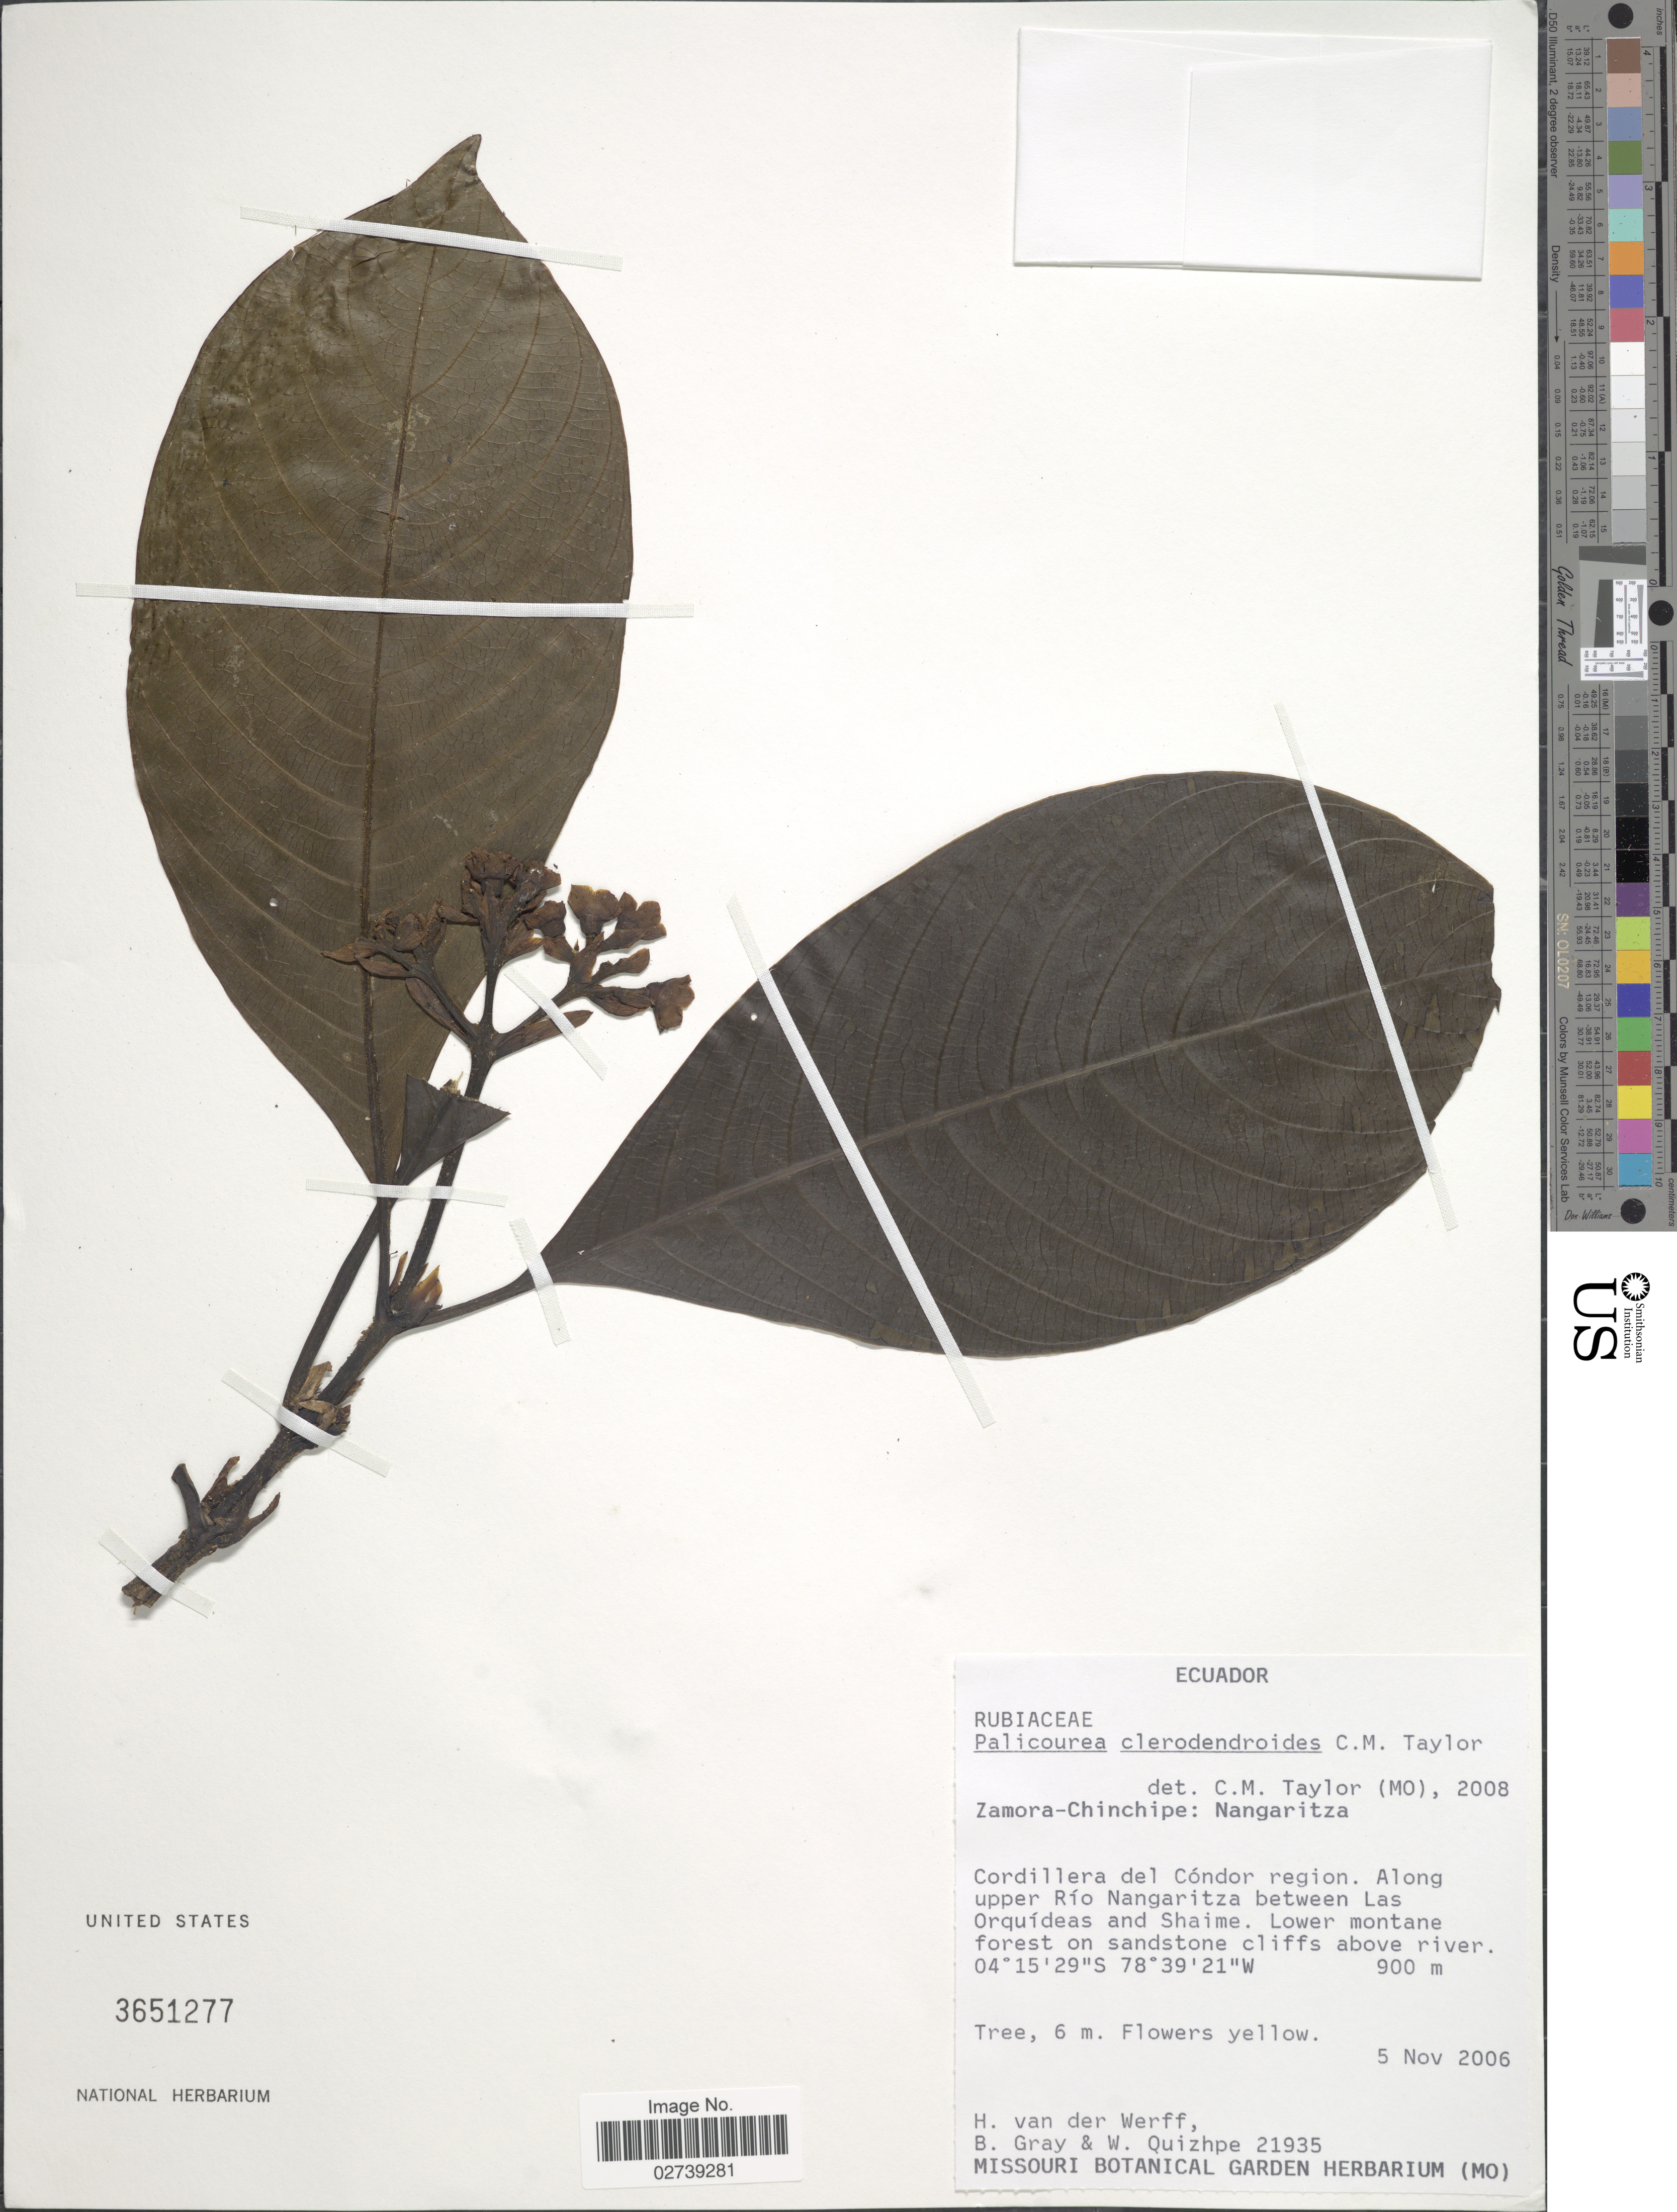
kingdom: Plantae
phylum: Tracheophyta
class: Magnoliopsida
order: Gentianales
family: Rubiaceae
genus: Palicourea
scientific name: Palicourea clerodendroides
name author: C.M. Taylor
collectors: H. van der Werff, B. Gray & W. Quizhpe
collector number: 21935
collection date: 2006-11-05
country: Ecuador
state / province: Zamora-Chinchipe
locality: Nangaritza. Cordillera del Condor region. Along upper Río Nangaritza between Las Orquídeas and Shaime.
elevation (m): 900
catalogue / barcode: US 3651277